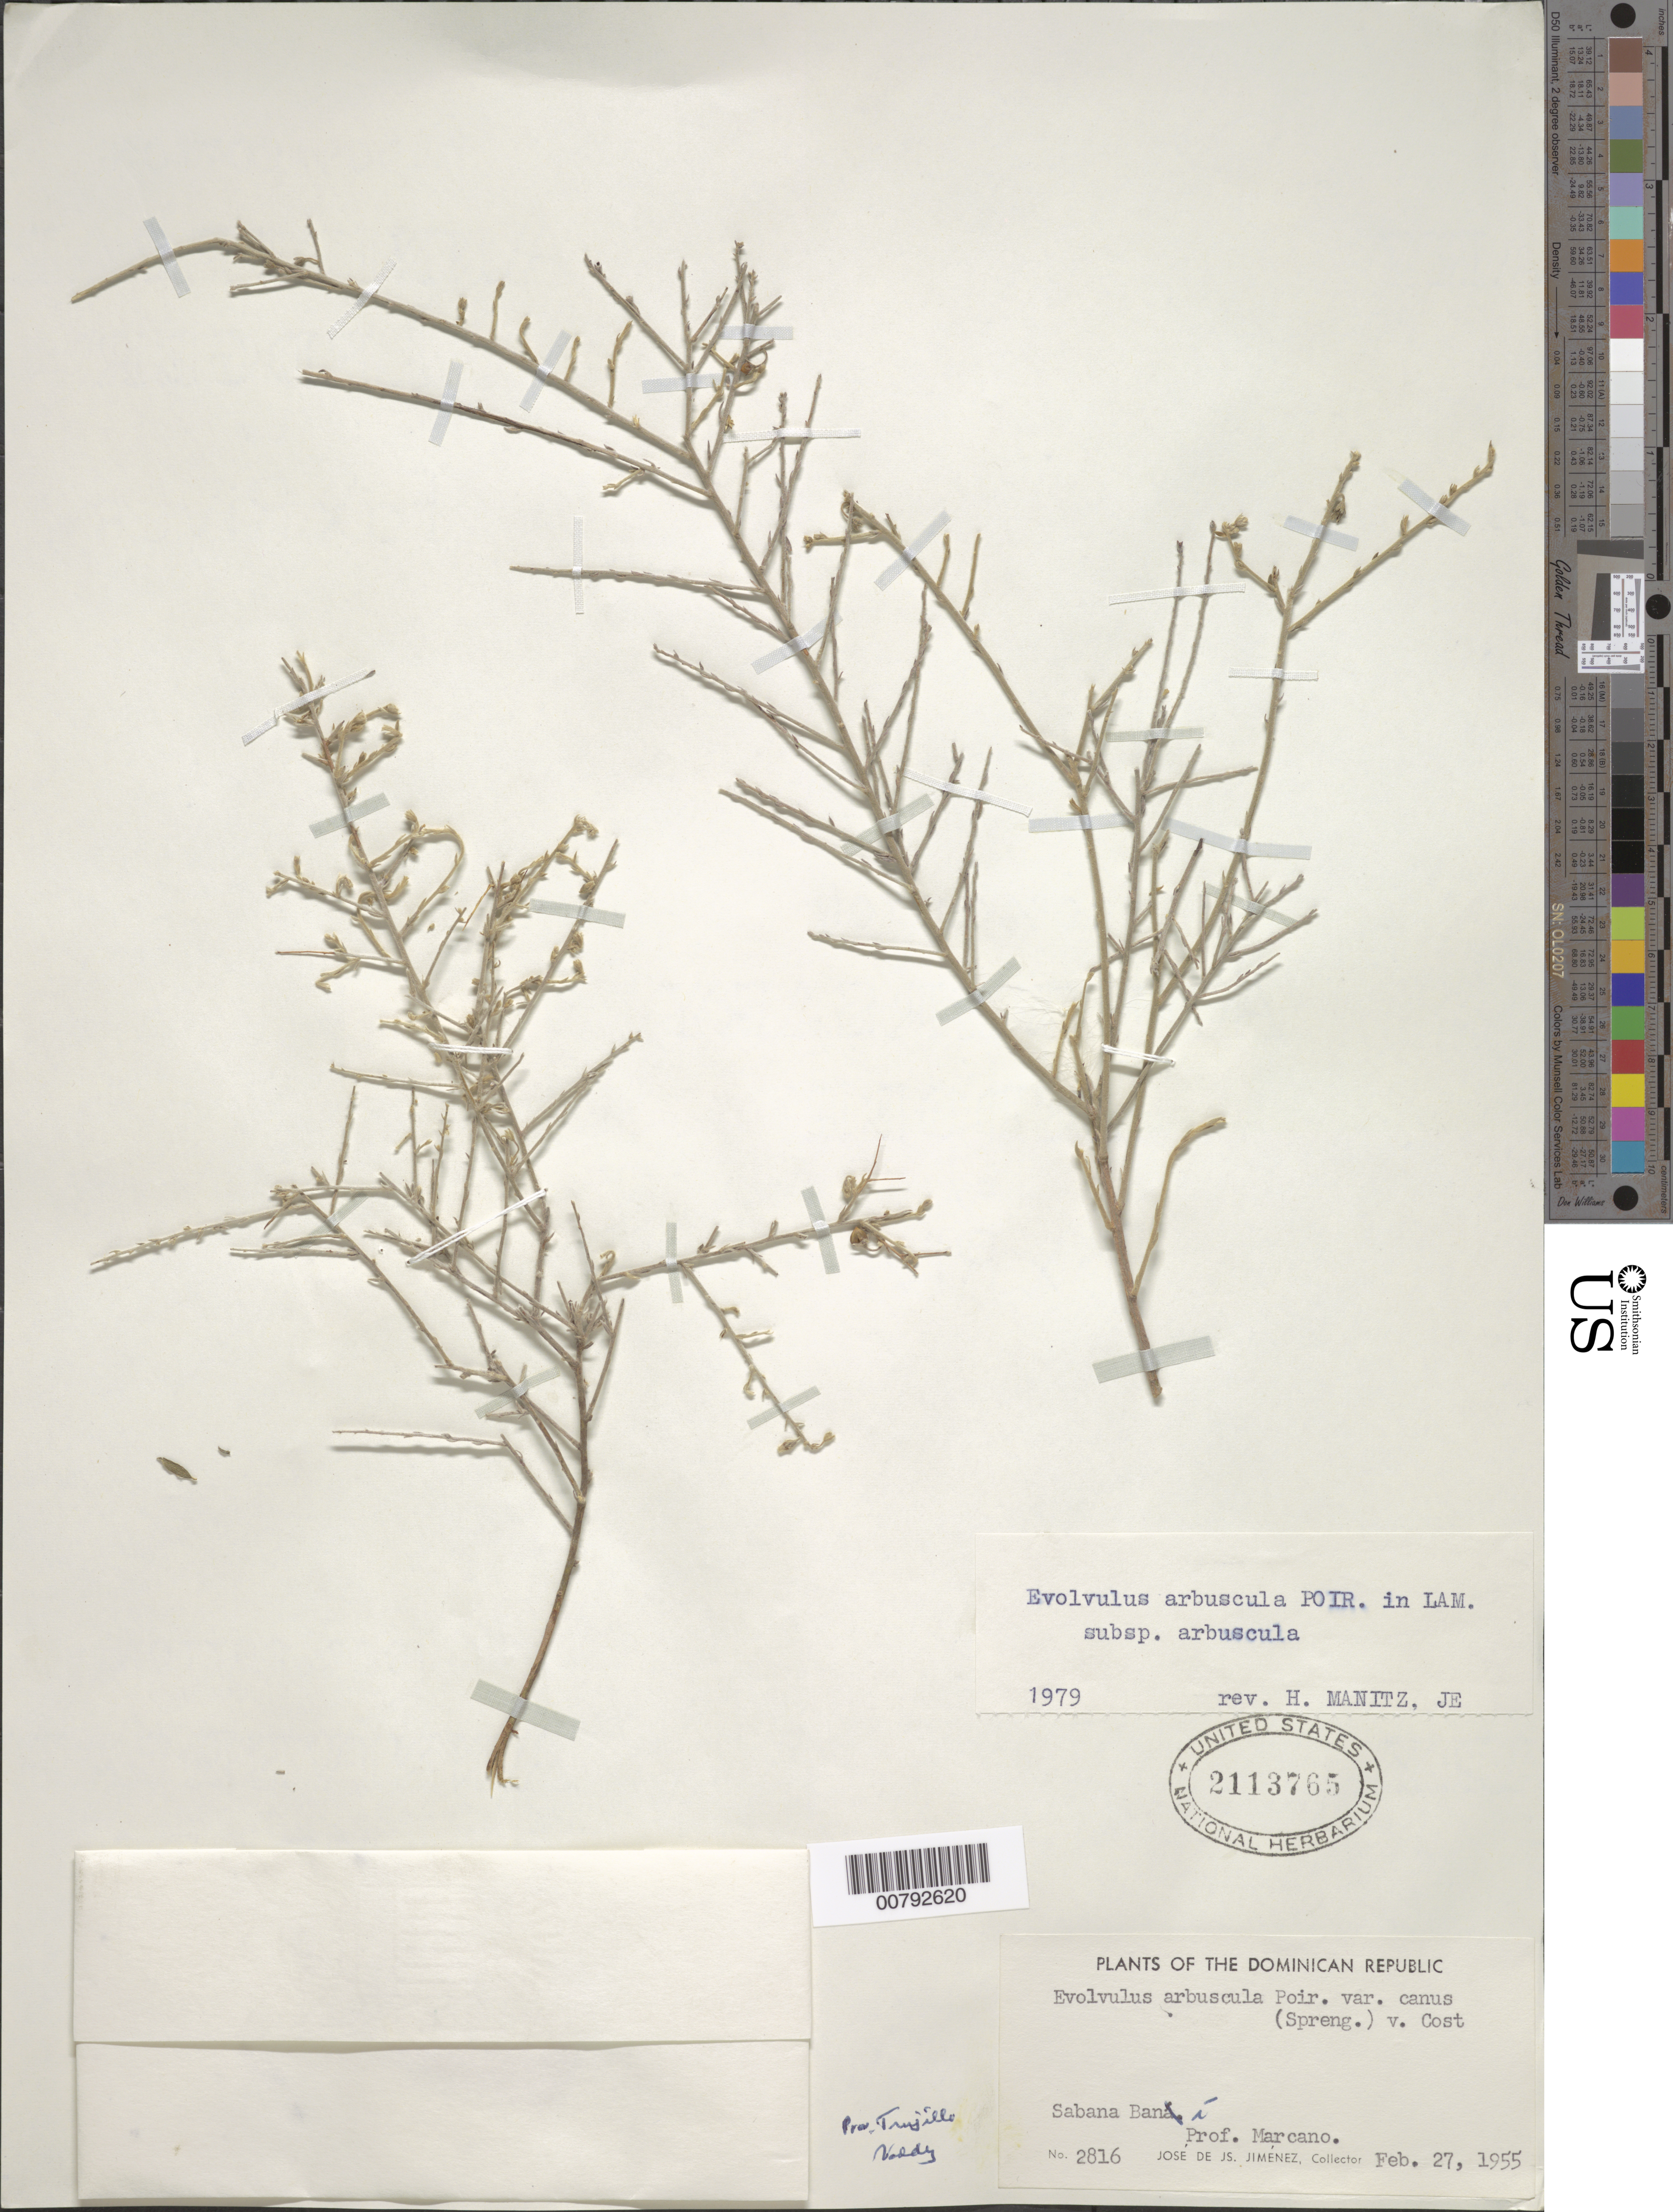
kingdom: Plantae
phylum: Tracheophyta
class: Magnoliopsida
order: Solanales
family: Convolvulaceae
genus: Evolvulus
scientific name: Evolvulus arbuscula subsp. arbuscula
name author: Poir.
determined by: Manitz, H.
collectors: E. J. Marcano F. & J. J. Jiménez Almonte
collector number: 2816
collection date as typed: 27 Feb 1955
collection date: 1955-02-27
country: Dominican Republic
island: Hispaniola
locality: Province Trujillo Valdez?, Sabana Baní.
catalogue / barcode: US 2113765